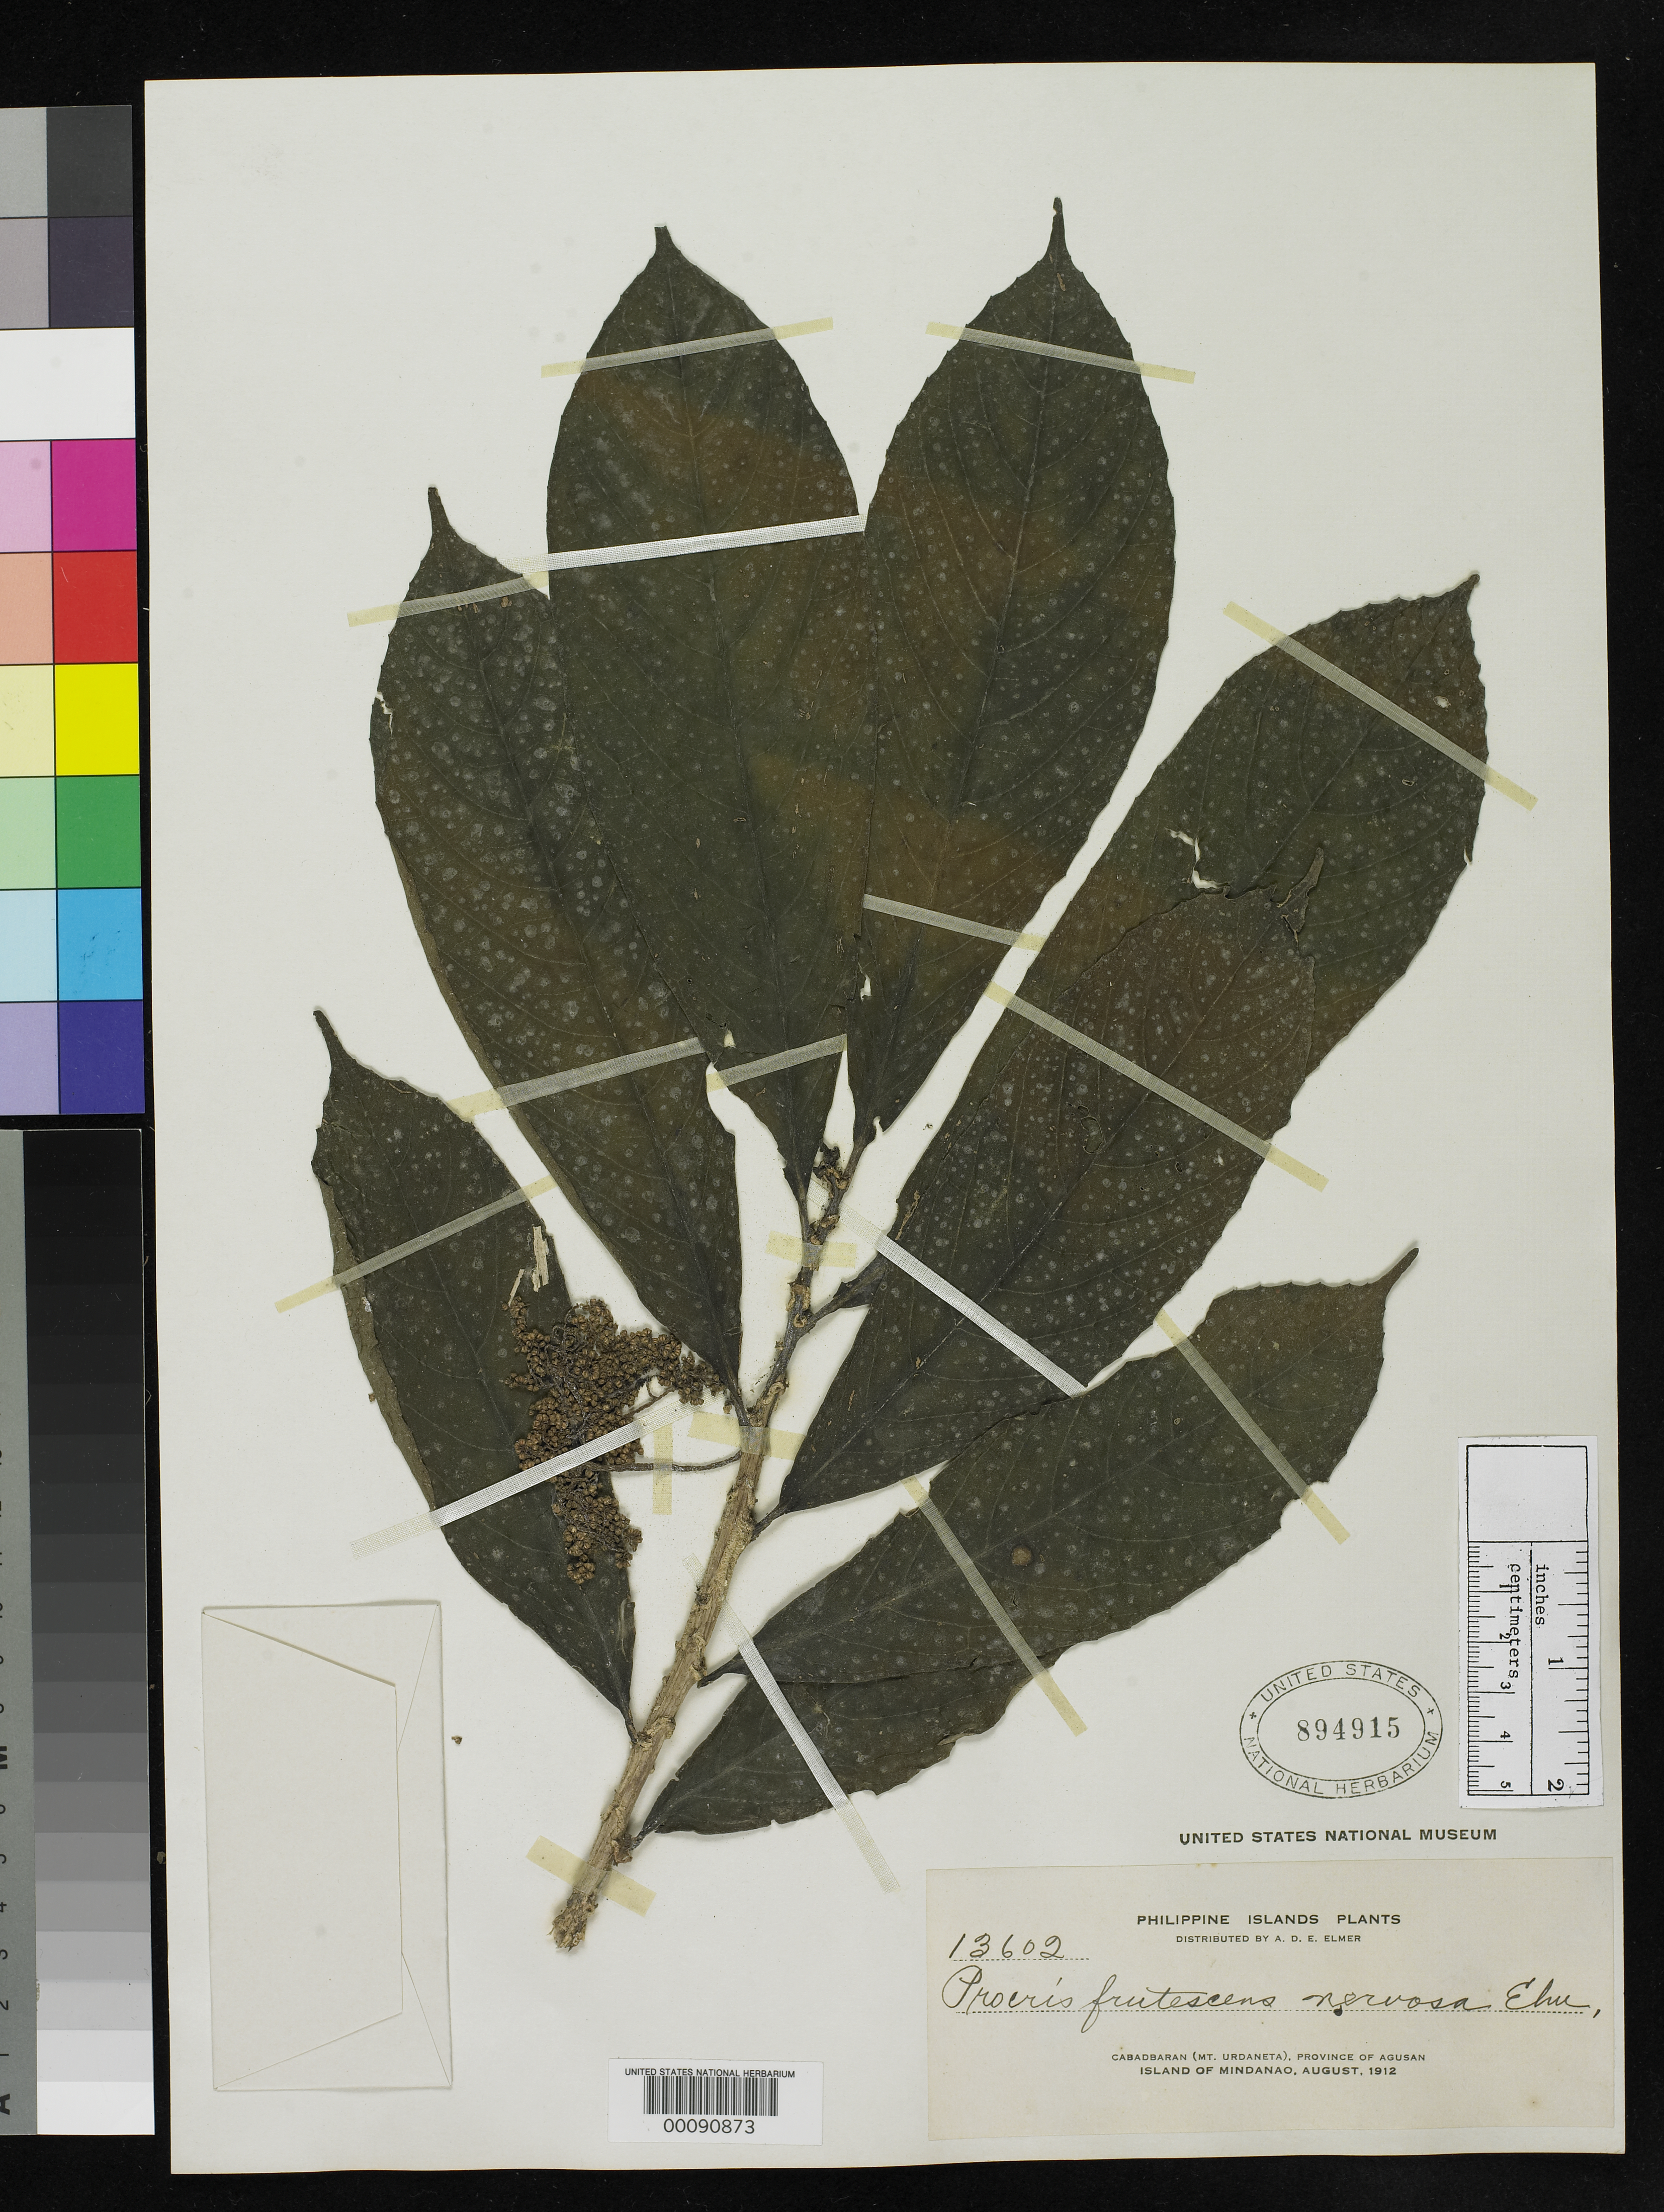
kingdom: Plantae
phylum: Tracheophyta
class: Magnoliopsida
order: Rosales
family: Urticaceae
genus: Procris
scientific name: Procris frutescens var. nervosa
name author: Elmer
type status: Isotype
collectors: A. D. E. Elmer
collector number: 13602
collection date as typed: Aug 1912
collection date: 1912-08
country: Philippines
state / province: Caraga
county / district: Agusan del Norte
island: Mindanao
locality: Cabadbaran (Mt. Urdaneta), Province of Agusan, Island of Mindanao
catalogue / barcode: US 894915